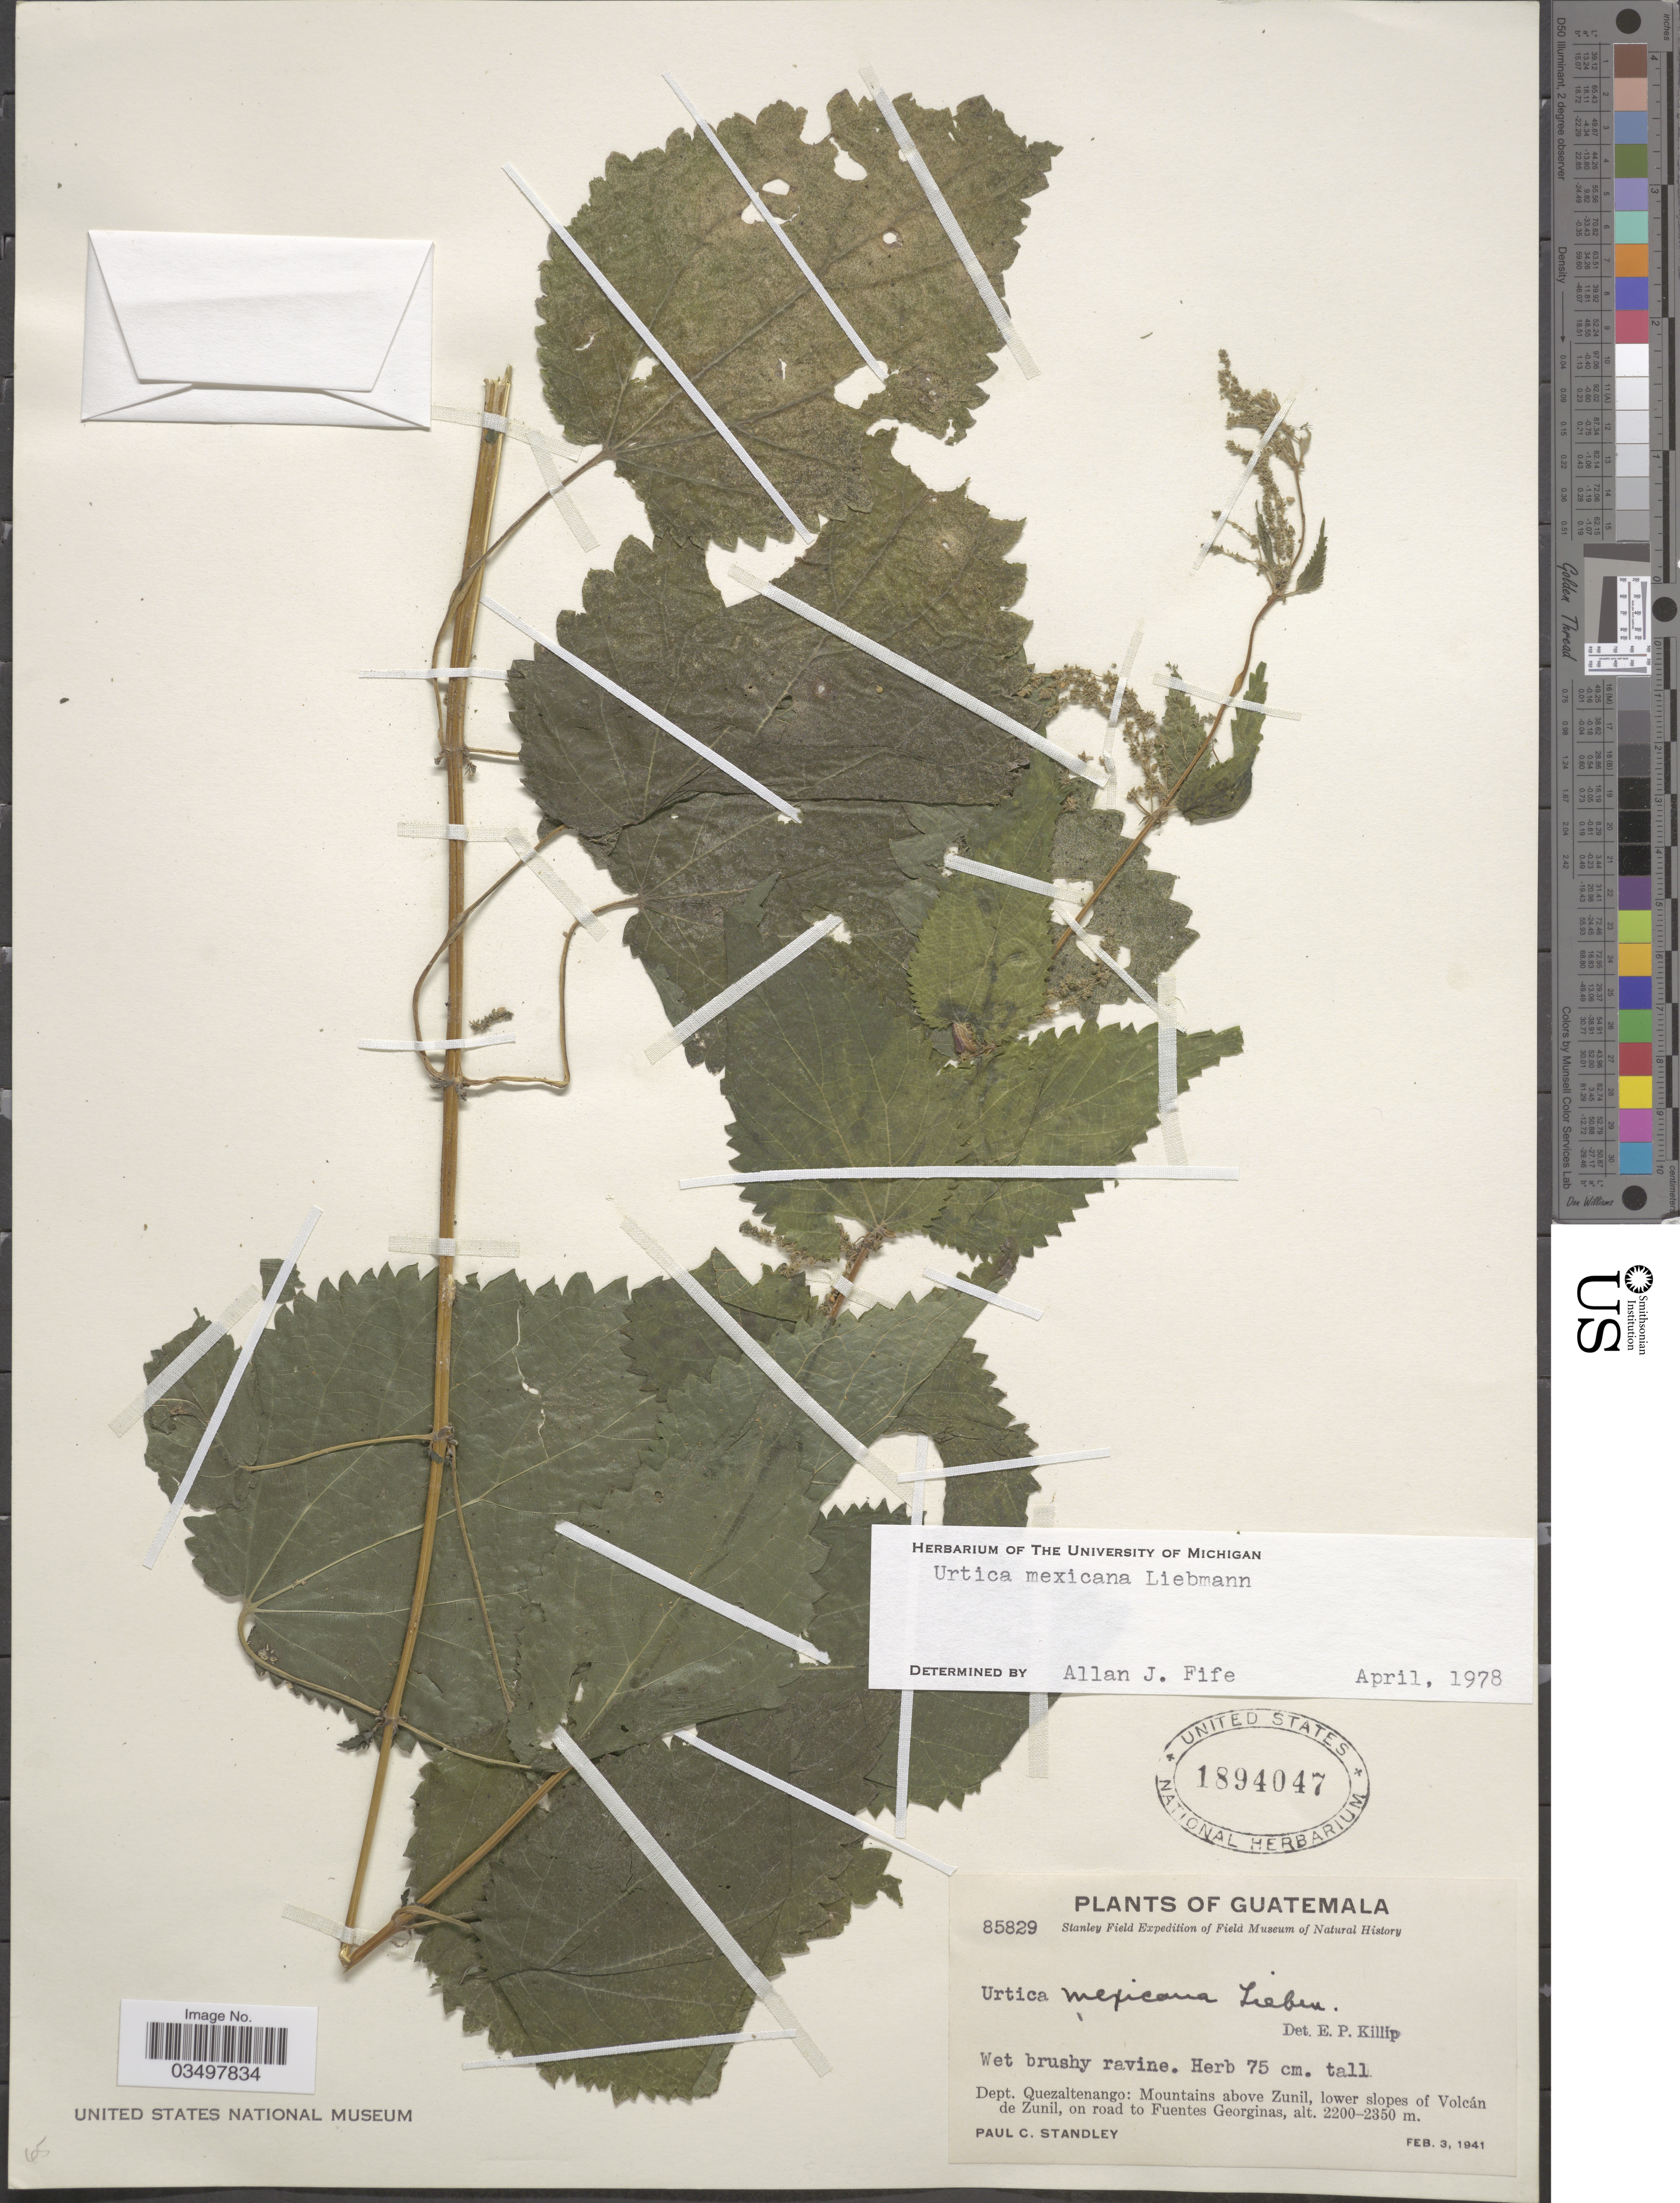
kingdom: Plantae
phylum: Tracheophyta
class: Magnoliopsida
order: Rosales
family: Urticaceae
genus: Urtica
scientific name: Urtica mexicana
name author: Liebm.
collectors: P. C. Standley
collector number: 85829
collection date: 1941-02-03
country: Guatemala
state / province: Quetzaltenango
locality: Dept. Quezaltenango: Mountains above Zunil, lower slopes of Volcán de Zunil, on road to Fuentes Georginas.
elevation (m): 2200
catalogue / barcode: US 1894047